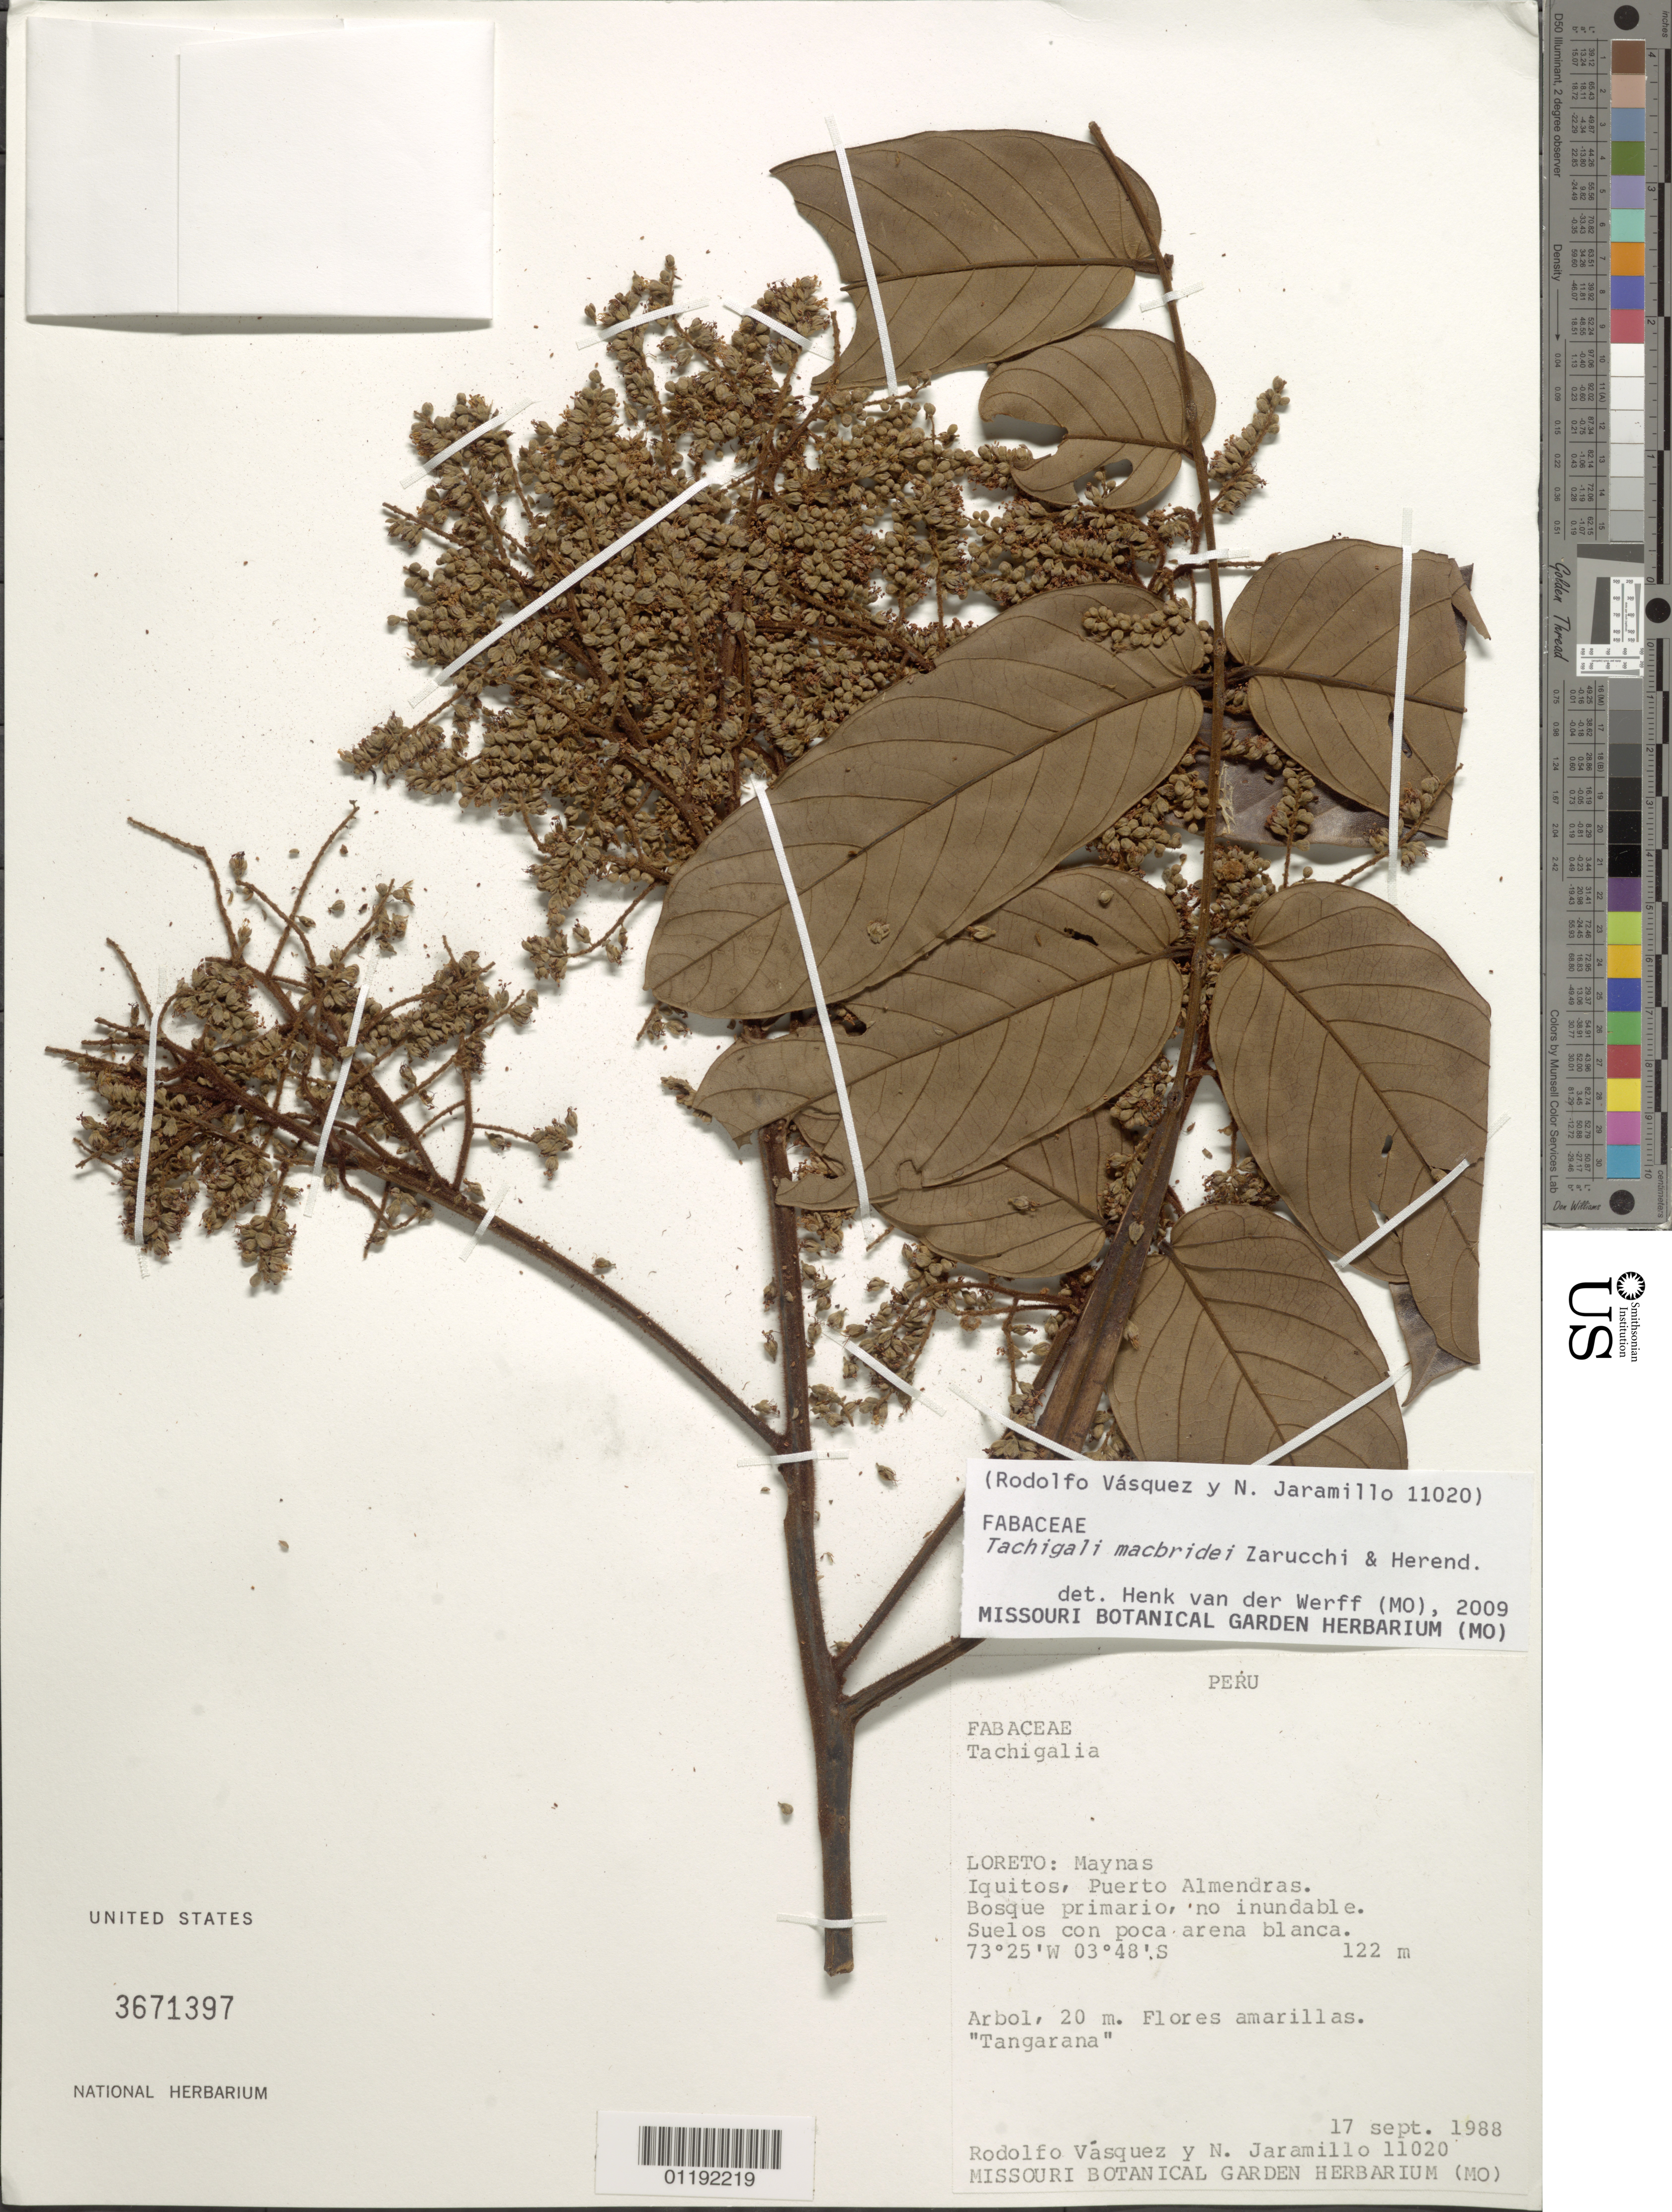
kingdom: Plantae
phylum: Tracheophyta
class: Magnoliopsida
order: Fabales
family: Fabaceae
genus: Tachigali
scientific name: Tachigali macbridei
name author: Zarucchi & Herend.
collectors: R. Vásquez & N. Jaramillo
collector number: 11020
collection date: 1988-09-17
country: Peru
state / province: Loreto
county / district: Maynas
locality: Iquitos, Puerto Almendras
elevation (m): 122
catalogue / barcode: US 3671397